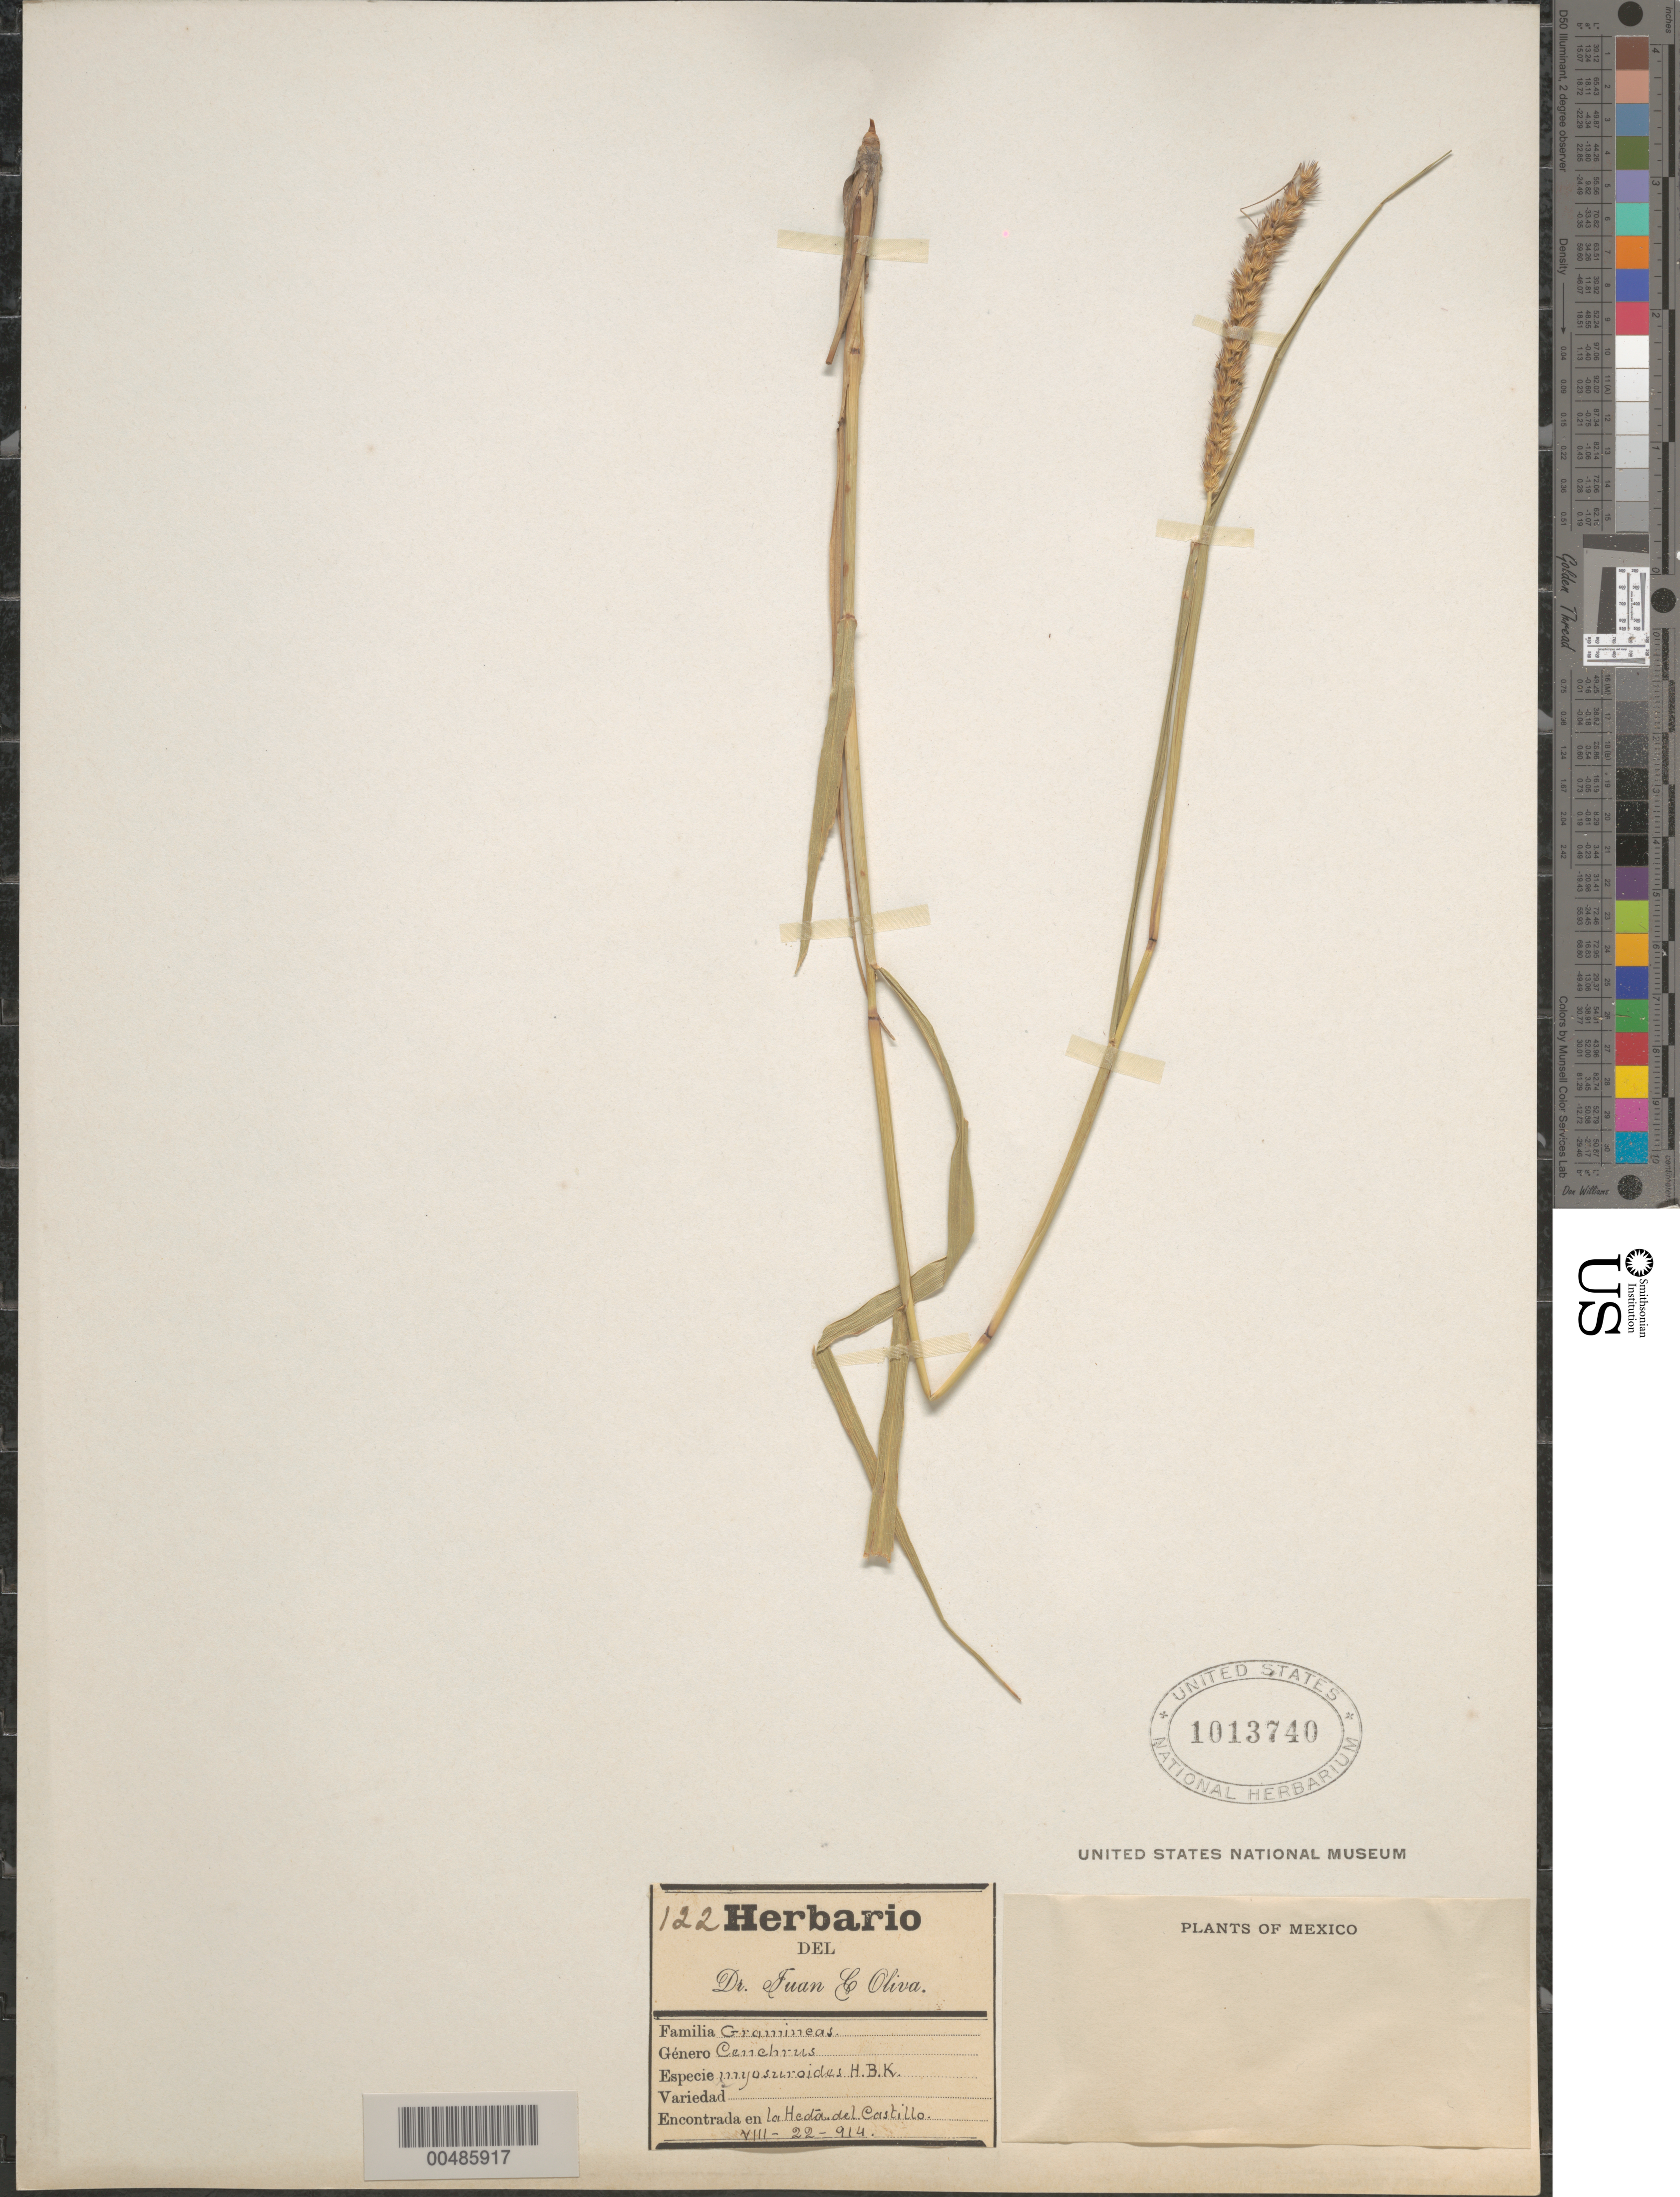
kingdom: Plantae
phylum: Tracheophyta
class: Liliopsida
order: Poales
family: Poaceae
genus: Cenchrus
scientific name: Cenchrus myosuroides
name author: Kunth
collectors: J. C. Oliva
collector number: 122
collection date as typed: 22 Aug 1914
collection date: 1914-08-22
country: Mexico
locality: En La Hacienda del Castillo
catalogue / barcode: US 1013740